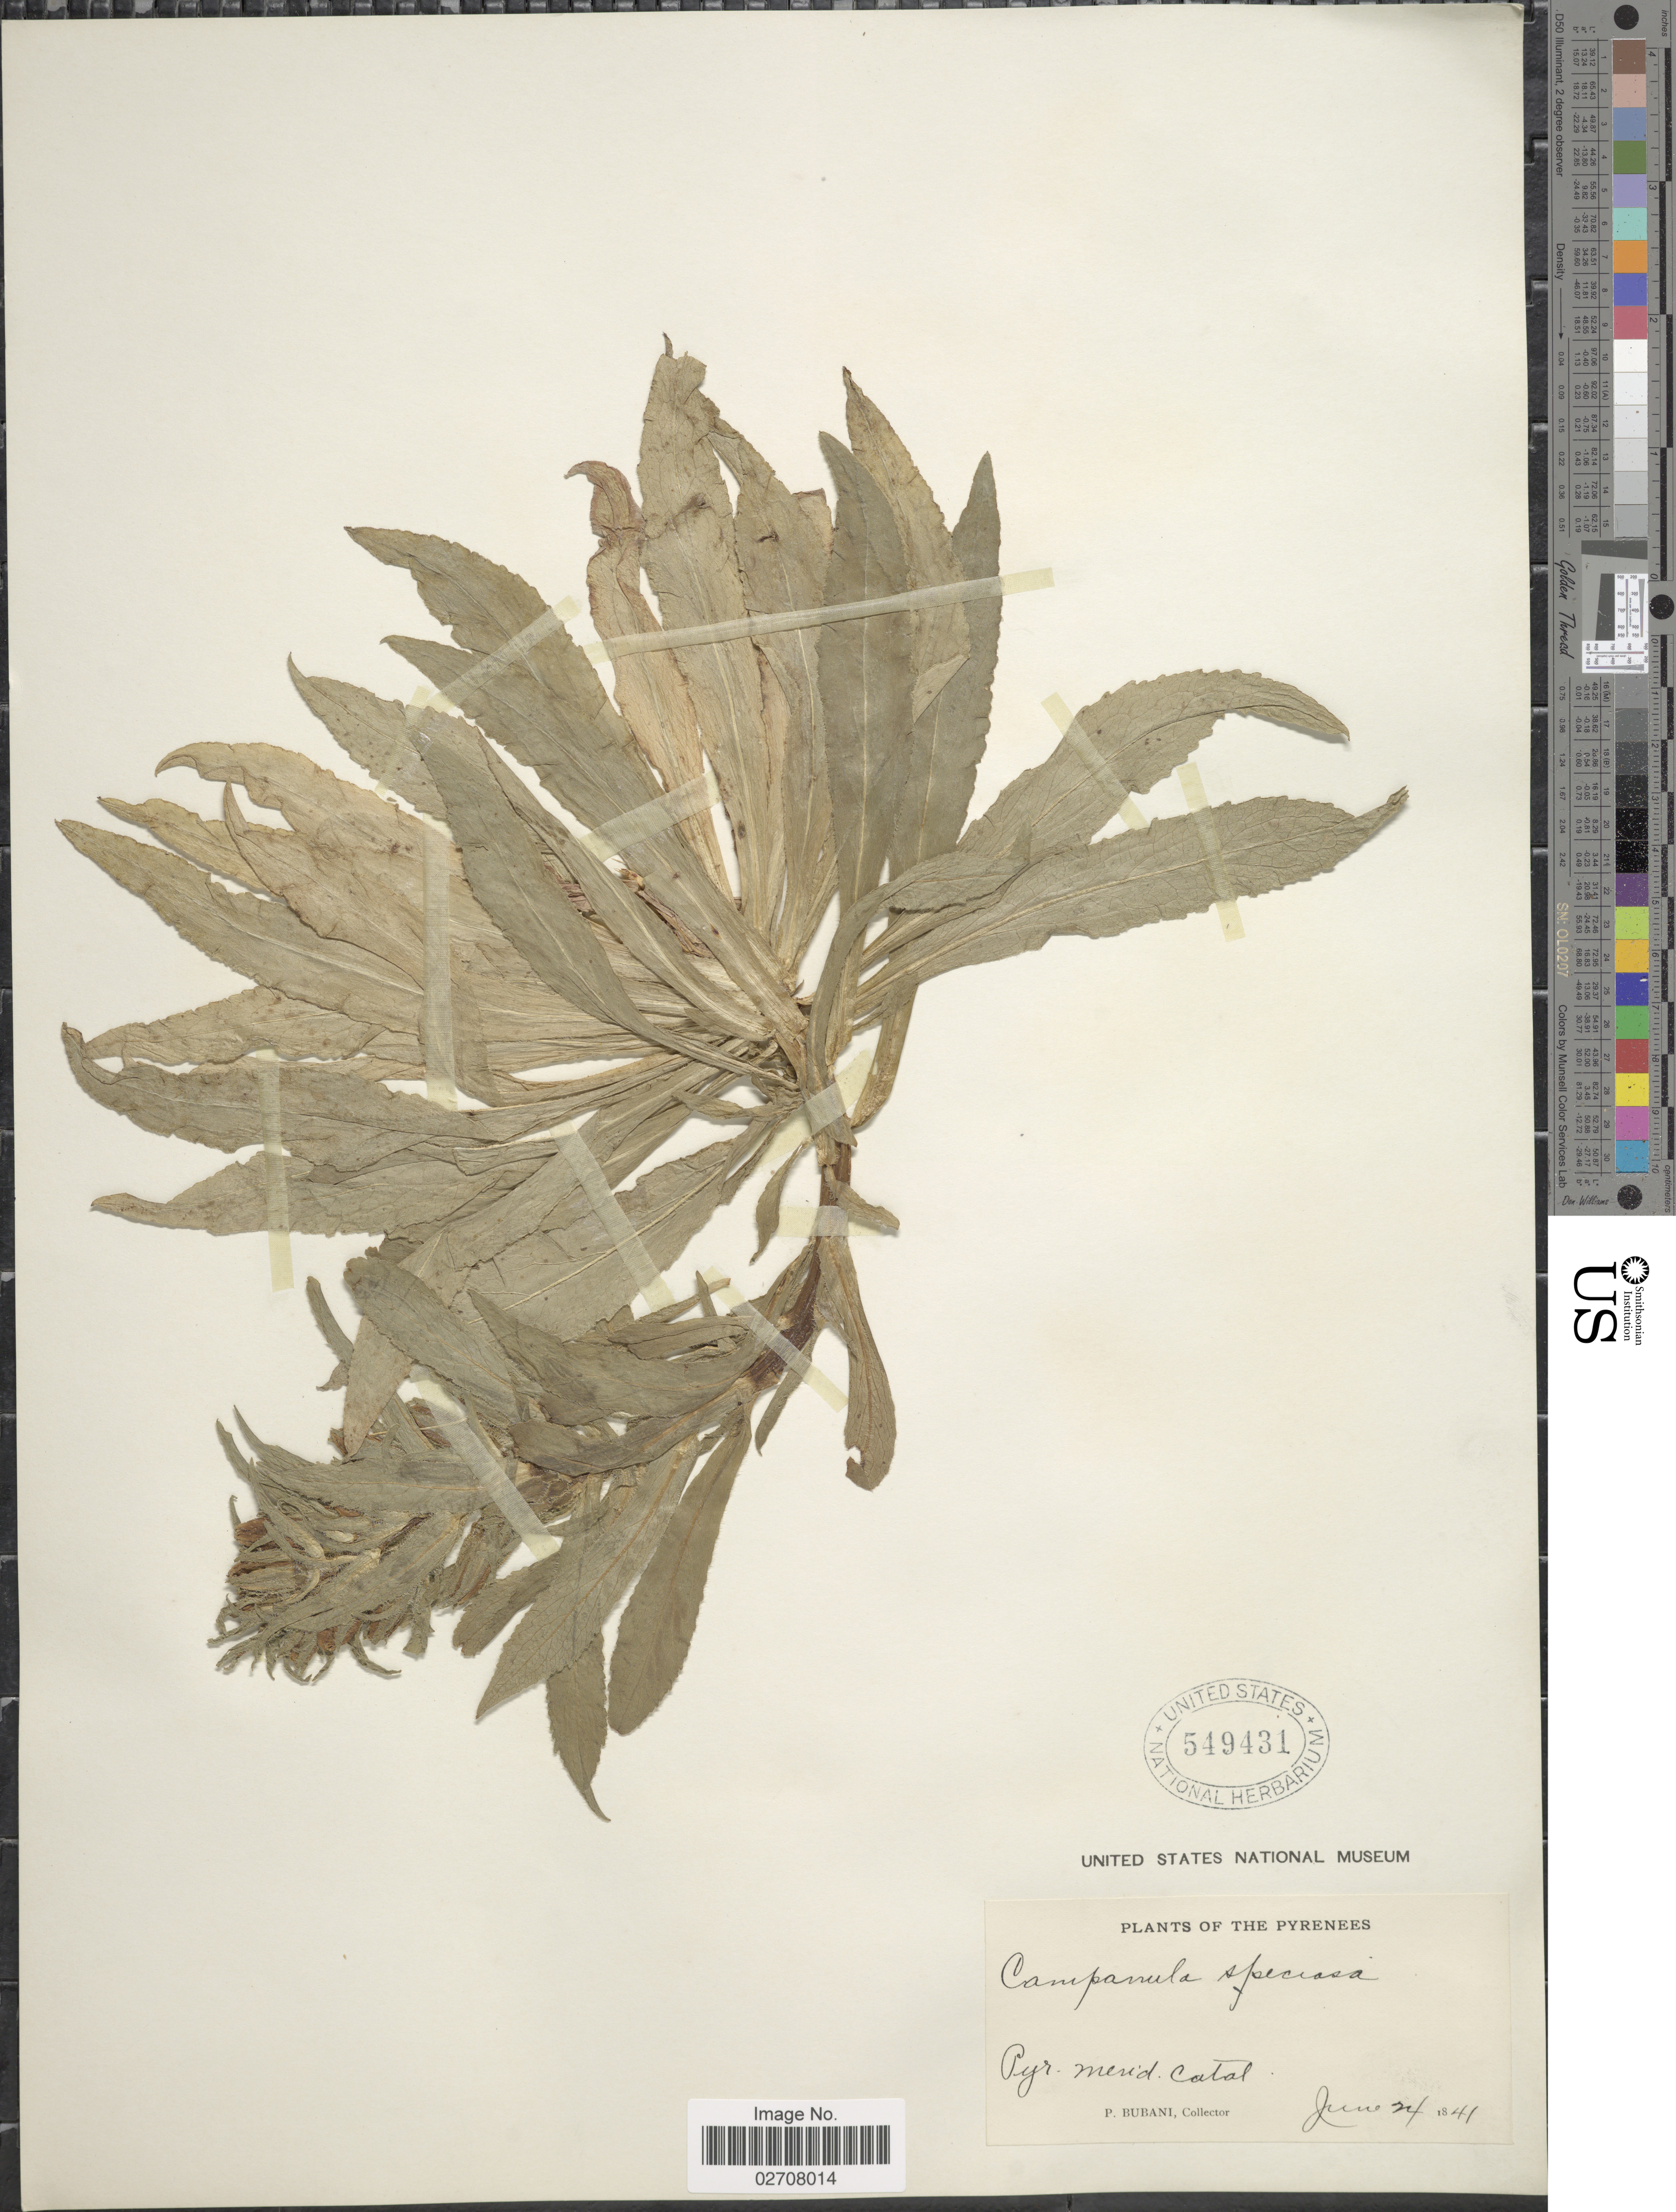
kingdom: Plantae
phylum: Tracheophyta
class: Magnoliopsida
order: Asterales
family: Campanulaceae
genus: Campanula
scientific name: Campanula speciosa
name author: Pourr.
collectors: P. Bubani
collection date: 1841-06-24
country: France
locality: The Pyrenees, Pyr. Merid Catal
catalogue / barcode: US 549431